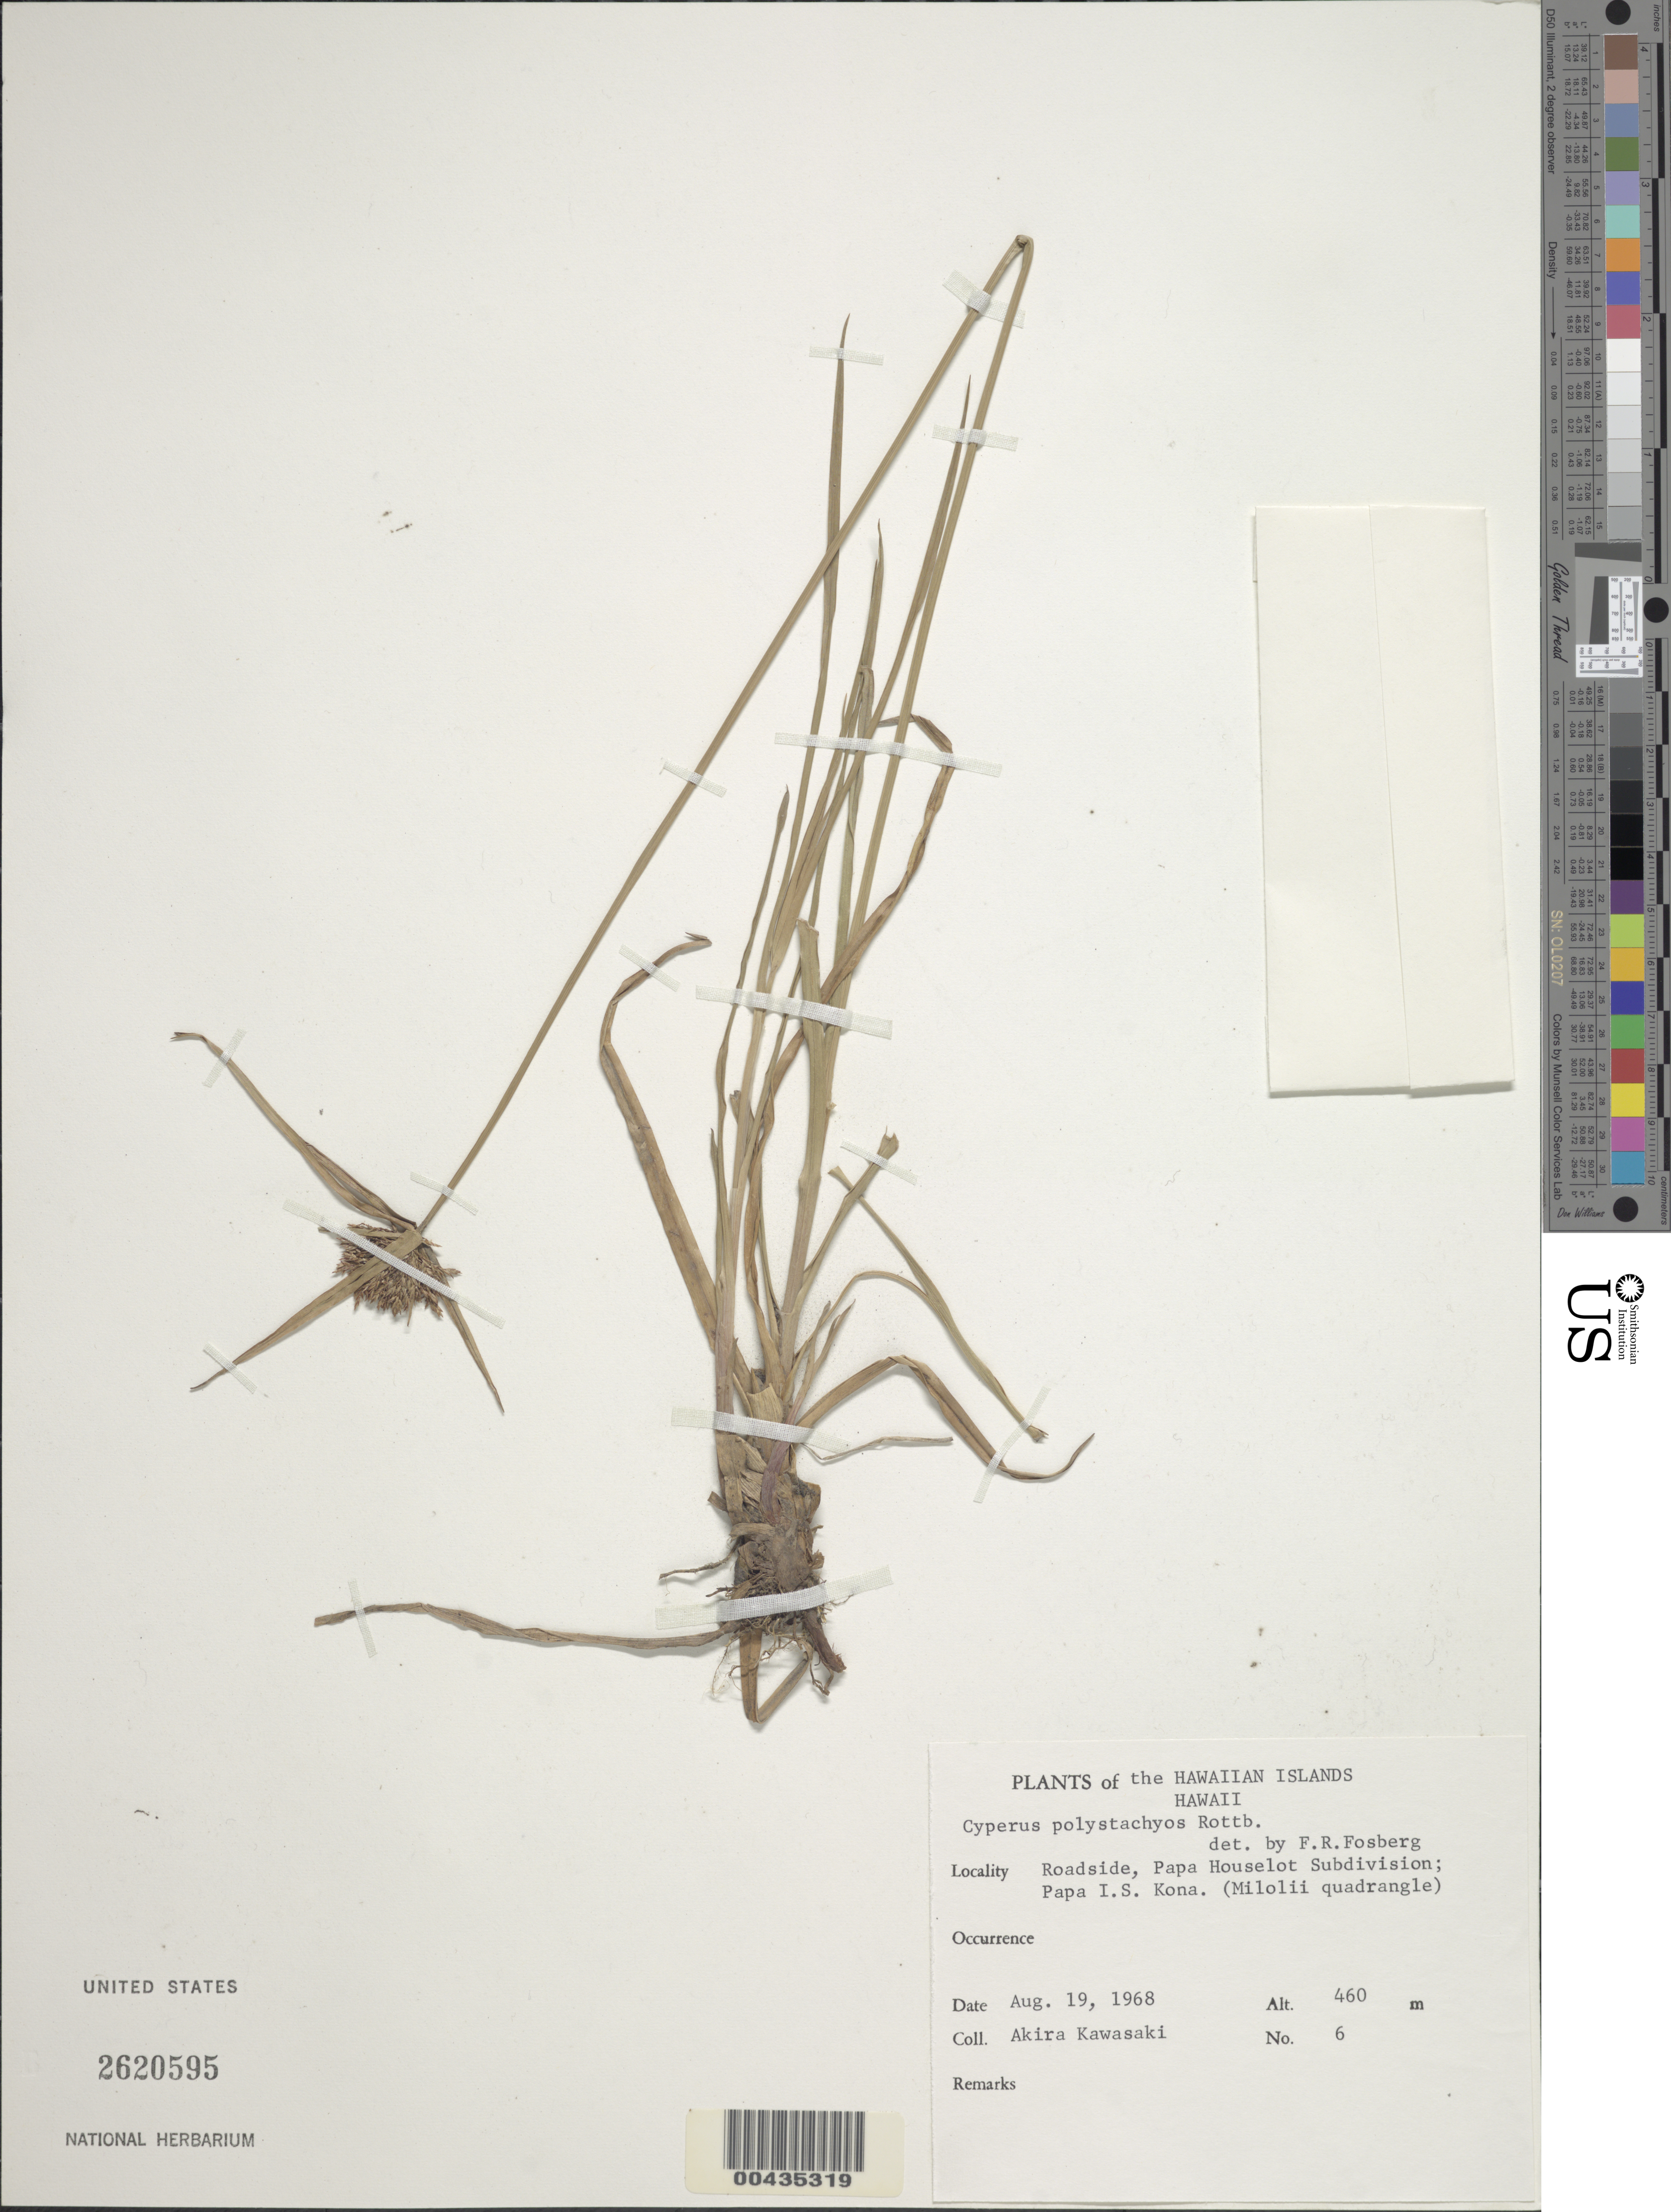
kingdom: Plantae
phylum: Tracheophyta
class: Liliopsida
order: Poales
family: Cyperaceae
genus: Cyperus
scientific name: Cyperus polystachyos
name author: Rottb.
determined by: Fosberg, F. R.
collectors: A. Kawasaki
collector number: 6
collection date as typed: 19 Aug 1968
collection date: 1968-08-19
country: United States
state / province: Hawaii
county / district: Hawaii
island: Hawaii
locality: Roadside, Papa Houselot Subdivision; Papa I.S. Kona (Milolii quadrangle)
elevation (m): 460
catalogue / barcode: US 2620595